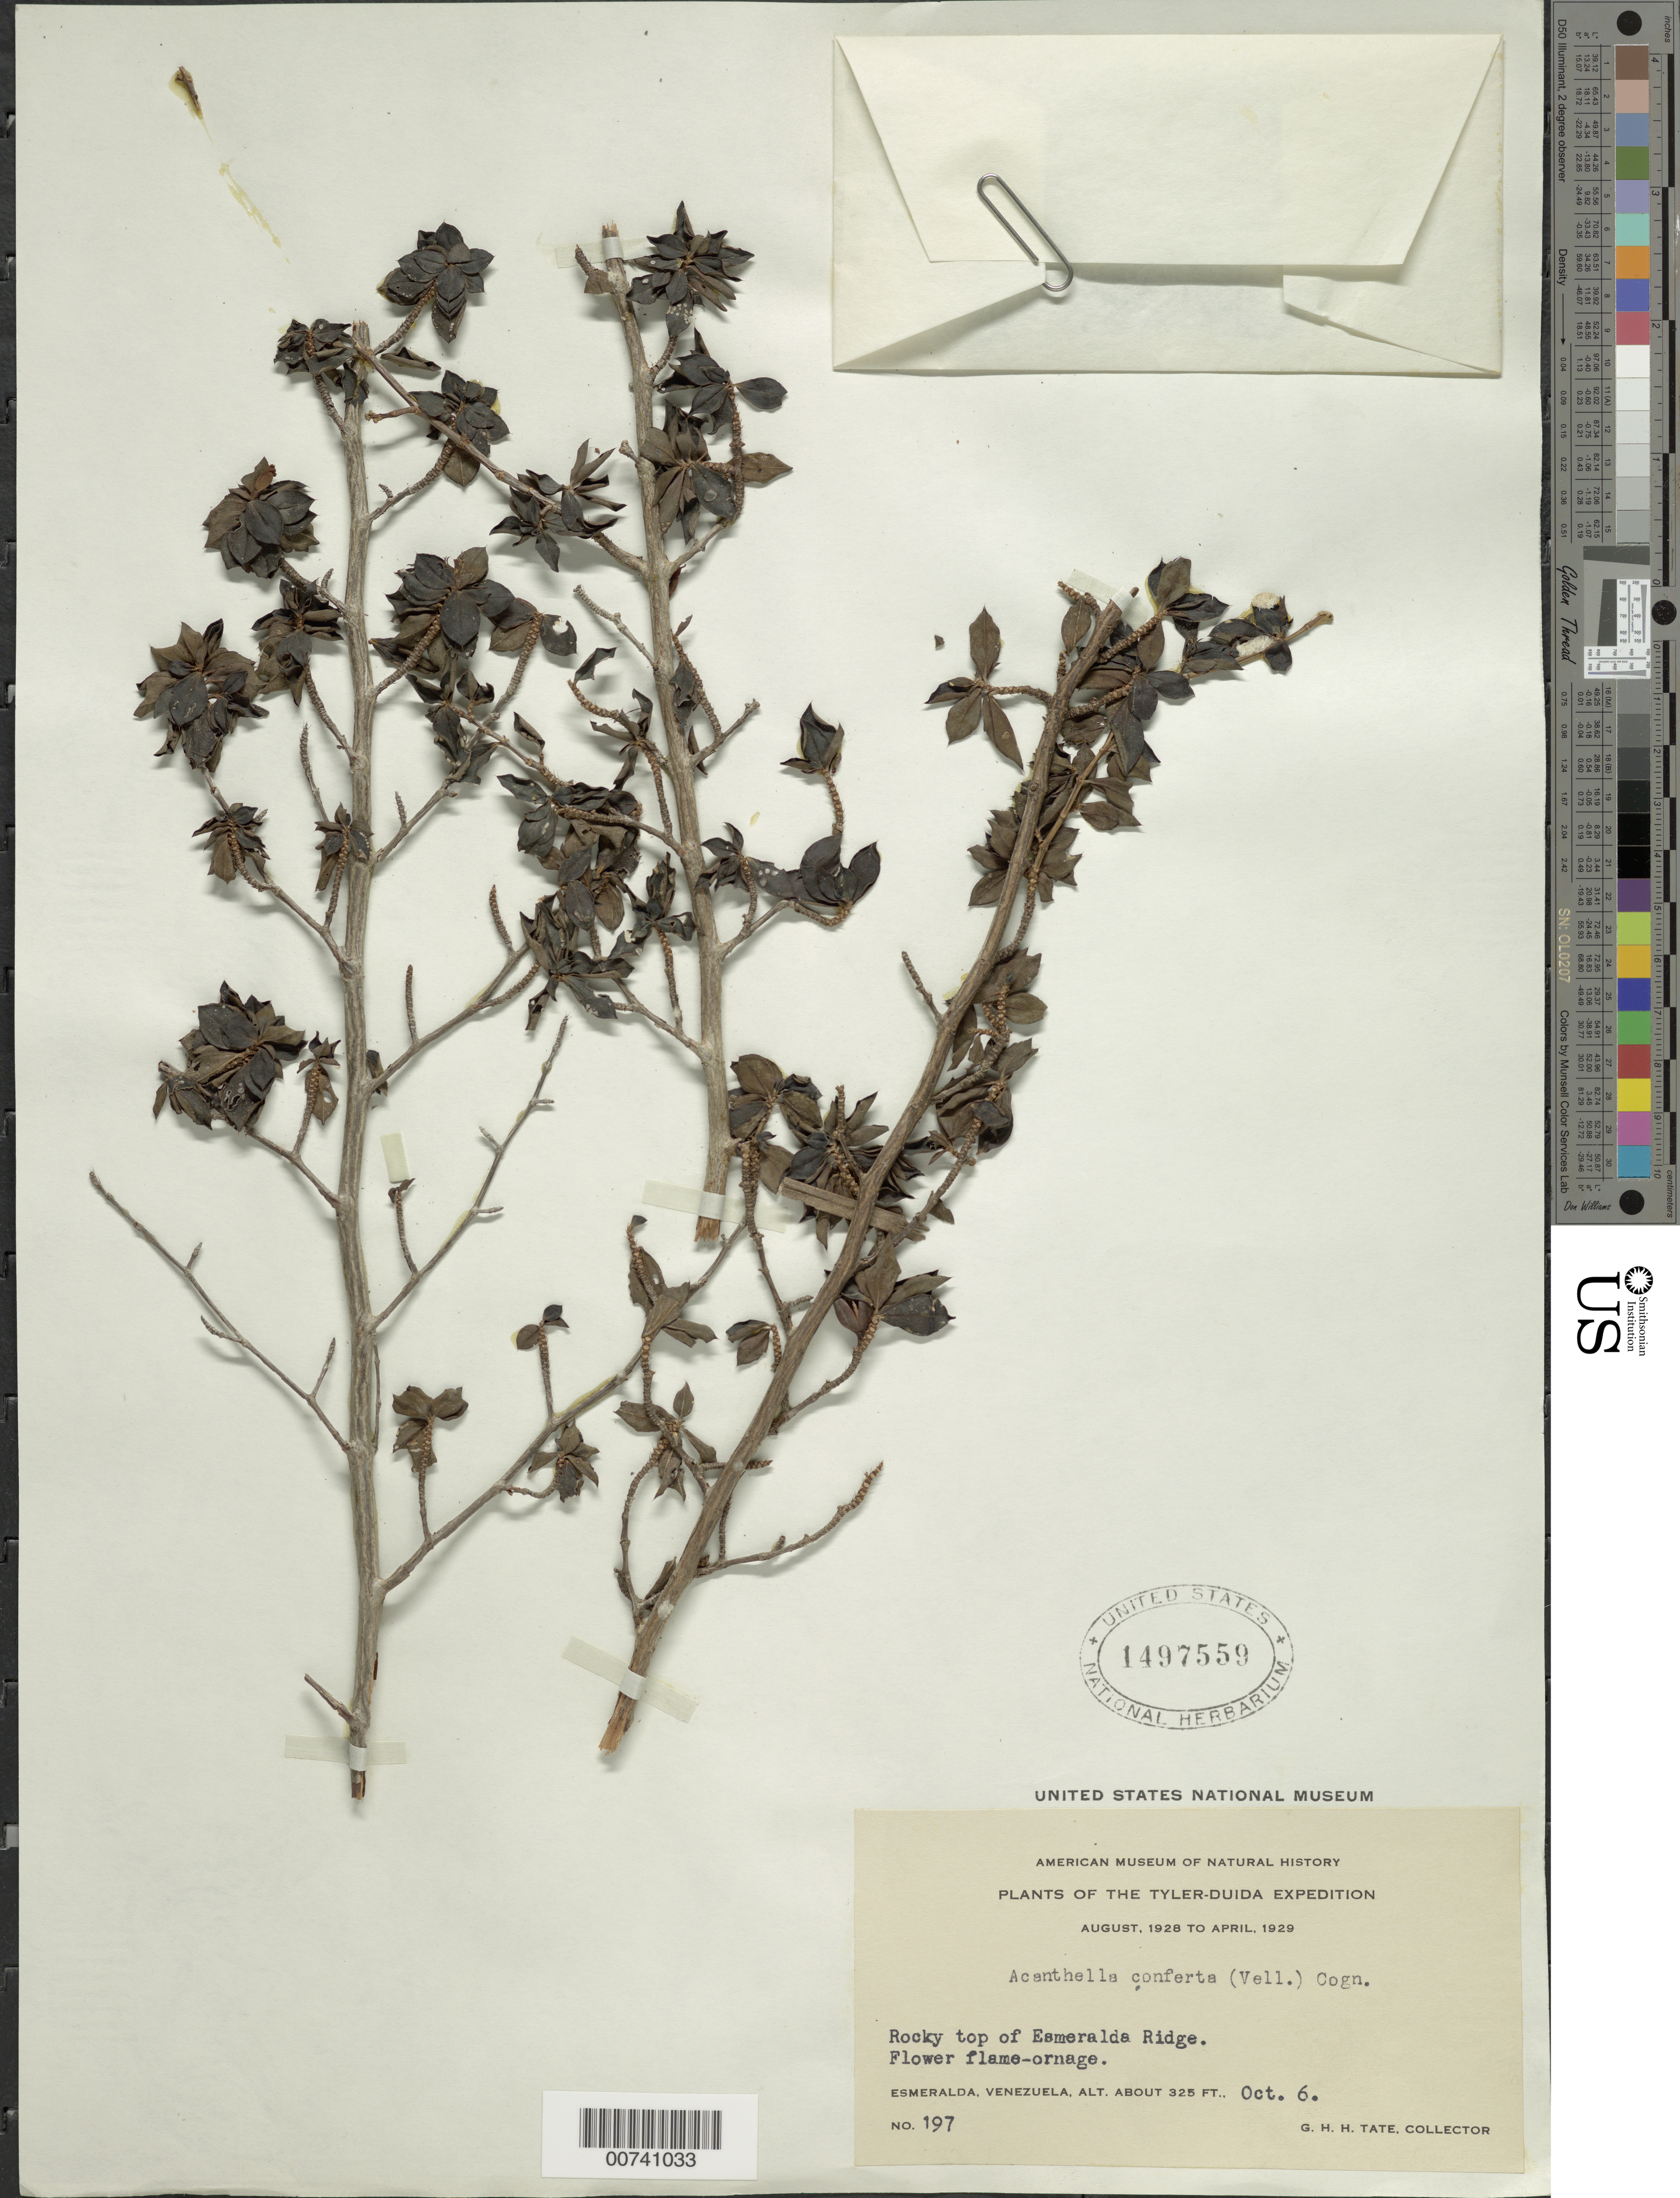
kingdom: Plantae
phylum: Tracheophyta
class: Magnoliopsida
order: Myrtales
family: Melastomataceae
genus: Acanthella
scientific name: Acanthella sprucei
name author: Benth. & Hook. f.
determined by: Nunes da Silva, Diego, (RB), Jardim Botanico do Rio de Janeiro - Herbario (BRAZIL)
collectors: G. H. H.Tate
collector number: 197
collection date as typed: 6-Oct-28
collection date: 1928-10-06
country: Venezuela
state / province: Amazonas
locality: Esmeralda Ridge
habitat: Rocky top of ridge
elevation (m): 99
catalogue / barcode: US 1497559